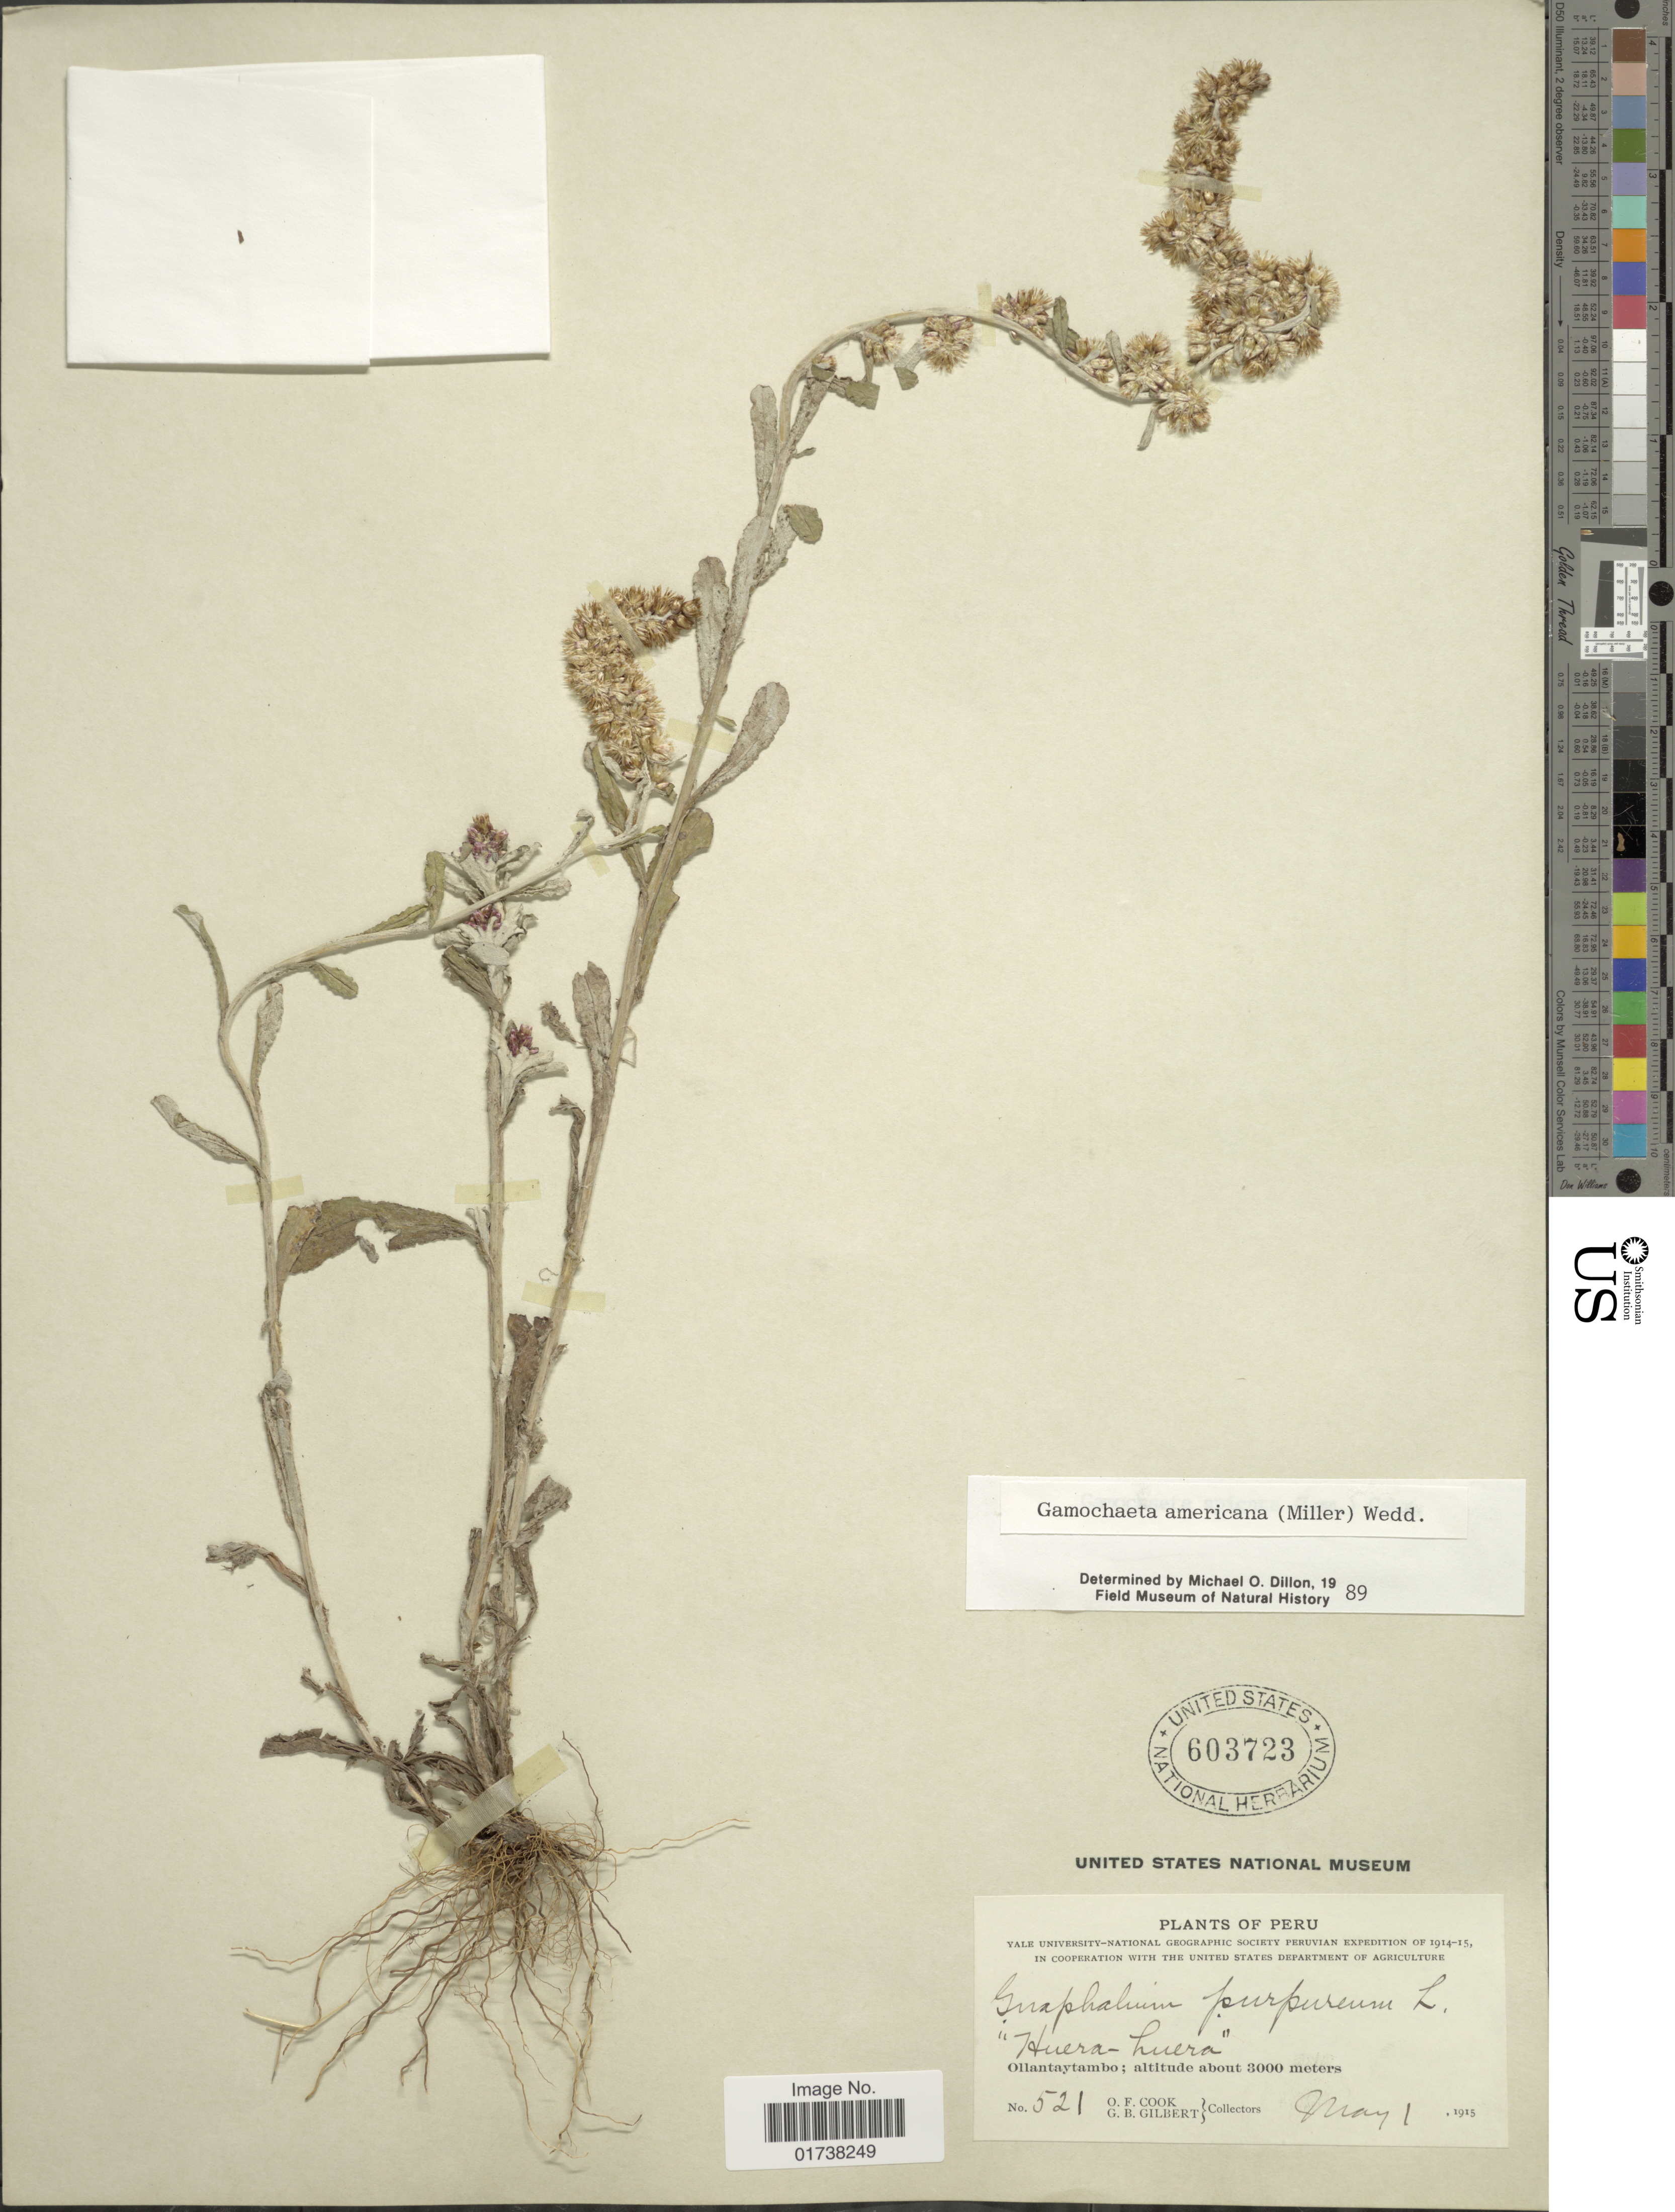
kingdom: Plantae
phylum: Tracheophyta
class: Magnoliopsida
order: Asterales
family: Asteraceae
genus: Gamochaeta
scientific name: Gamochaeta americana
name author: (Mill.) Wedd.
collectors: O. F. Cook & G. B. Gilbert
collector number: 521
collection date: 1915-05-01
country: Peru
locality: Huera-huera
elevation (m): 3000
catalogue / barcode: US 603723